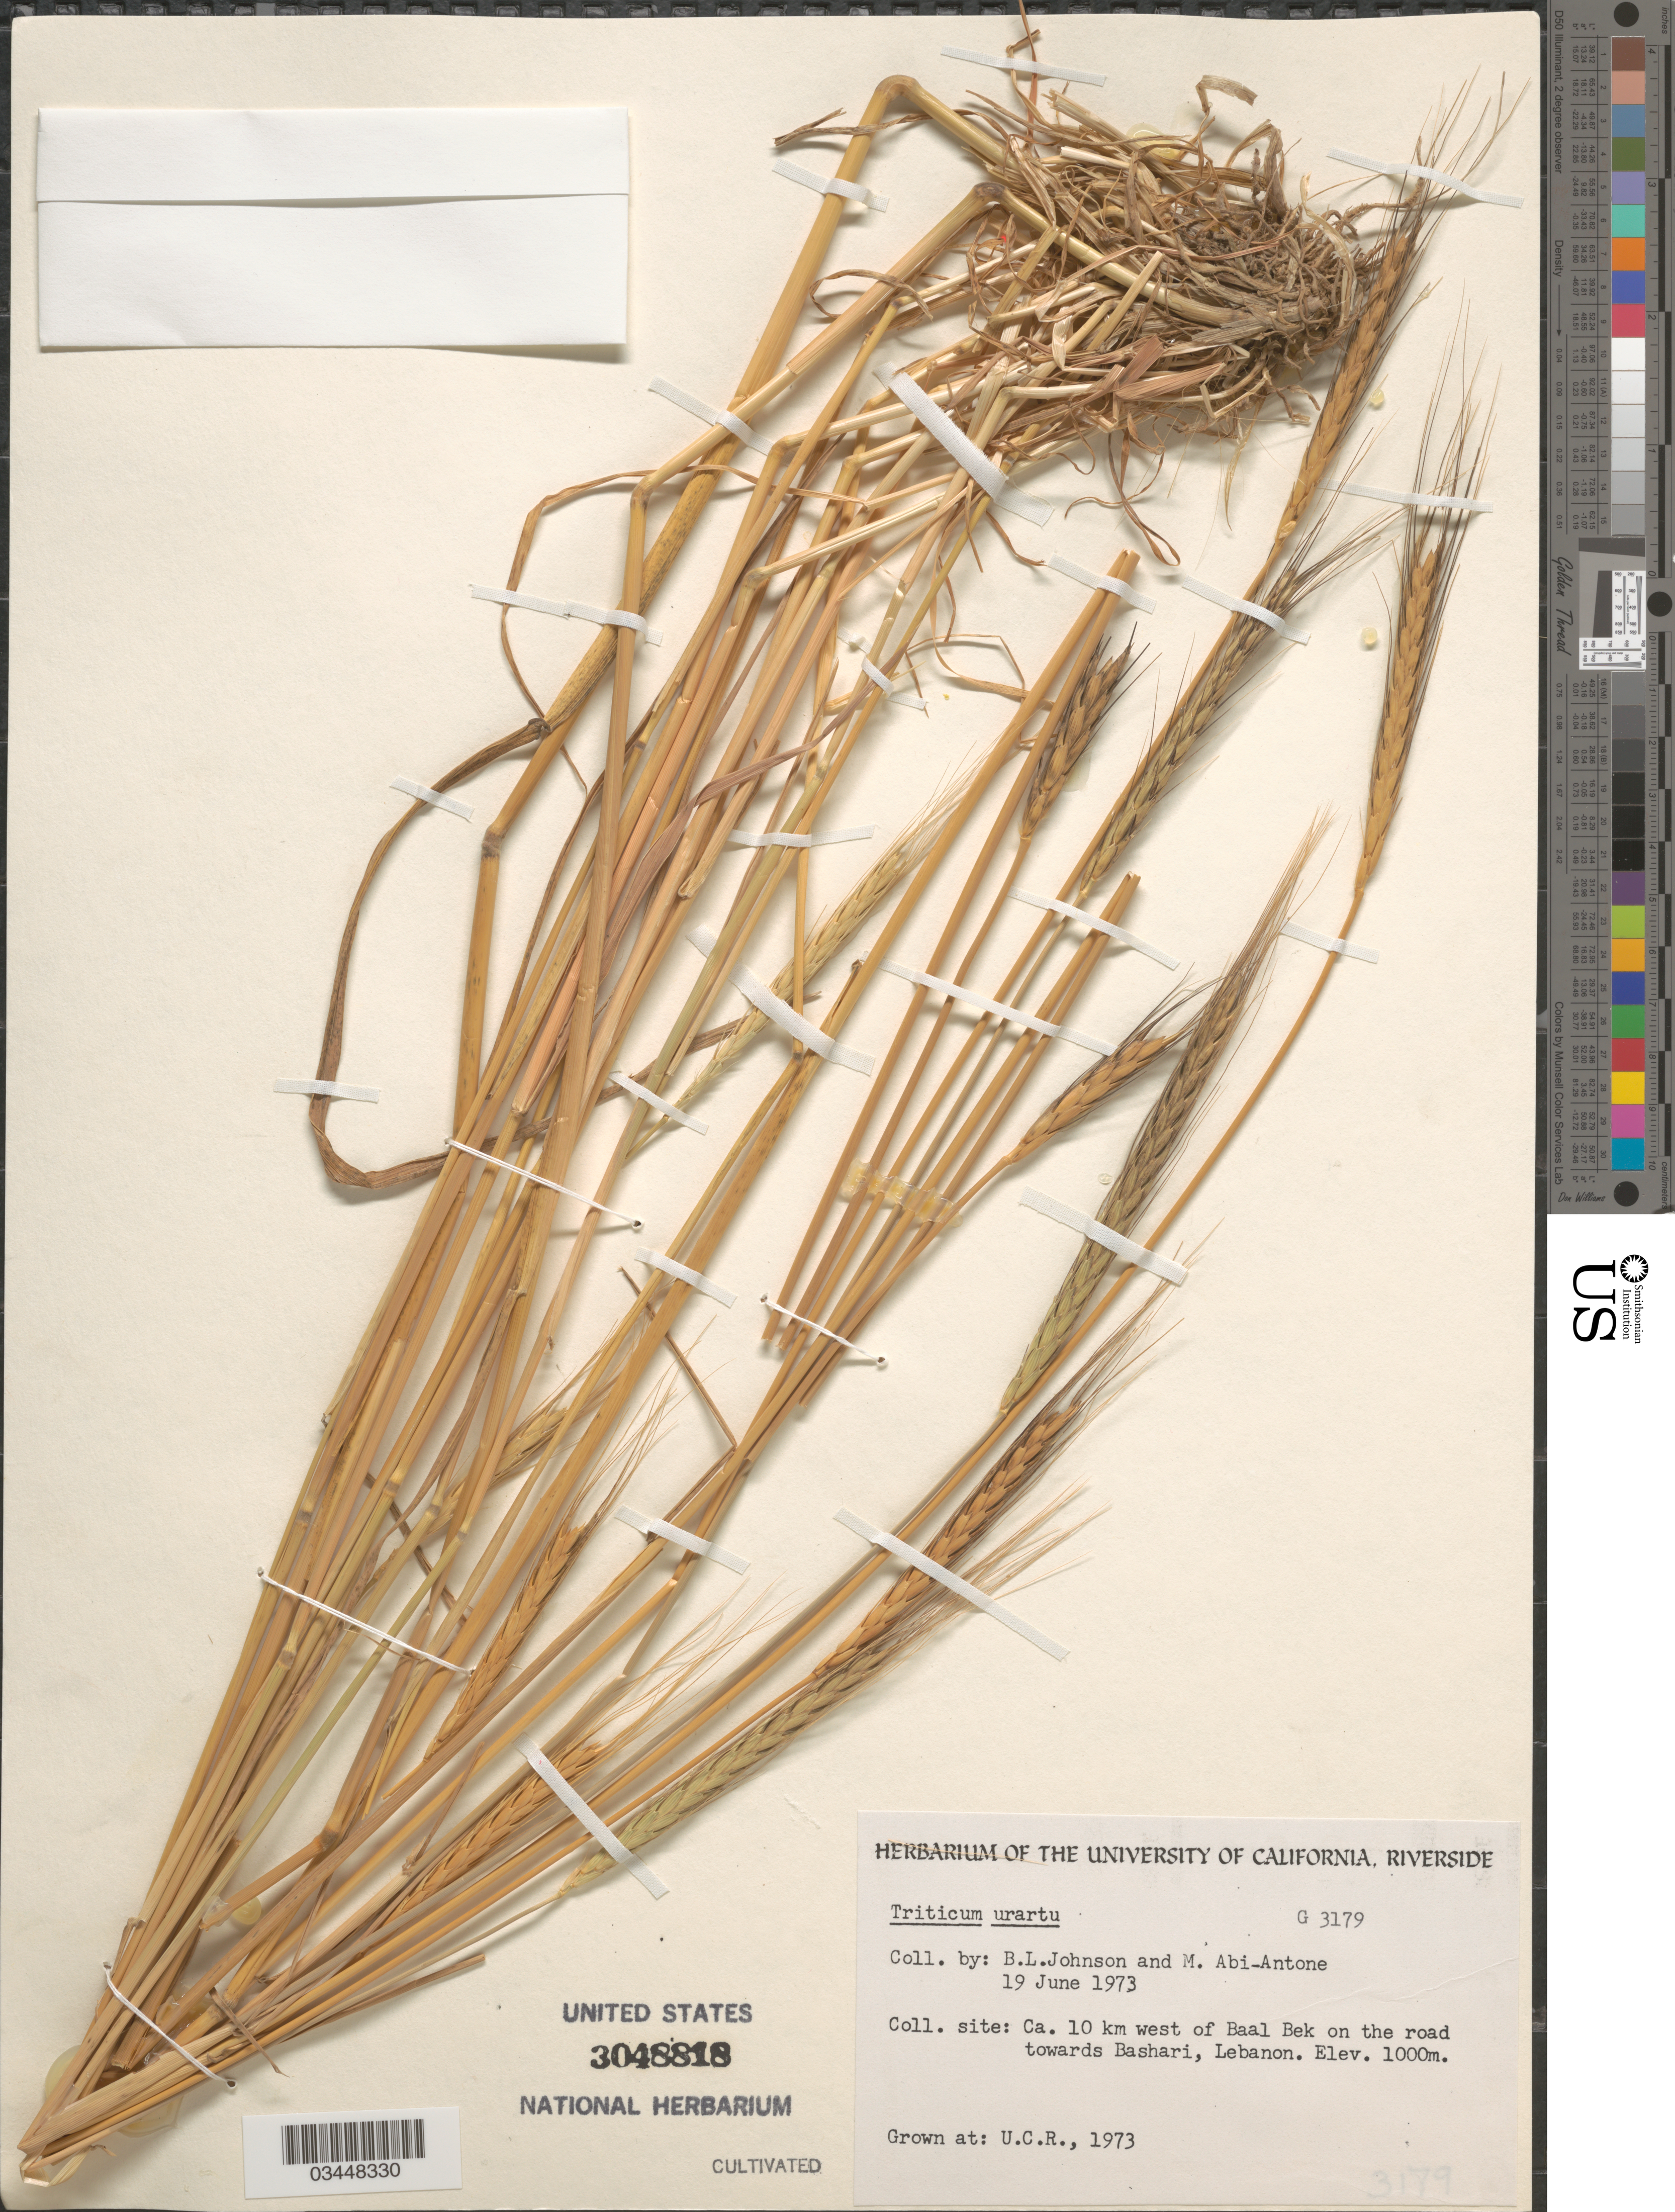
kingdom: Plantae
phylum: Tracheophyta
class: Liliopsida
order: Poales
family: Poaceae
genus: Triticum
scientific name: Triticum urartu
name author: Thumanjan ex Gandilyan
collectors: ex herb. Univ. of California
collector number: G3179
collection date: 1973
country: United States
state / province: California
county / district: Riverside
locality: U.C.R.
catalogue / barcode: US 3048818